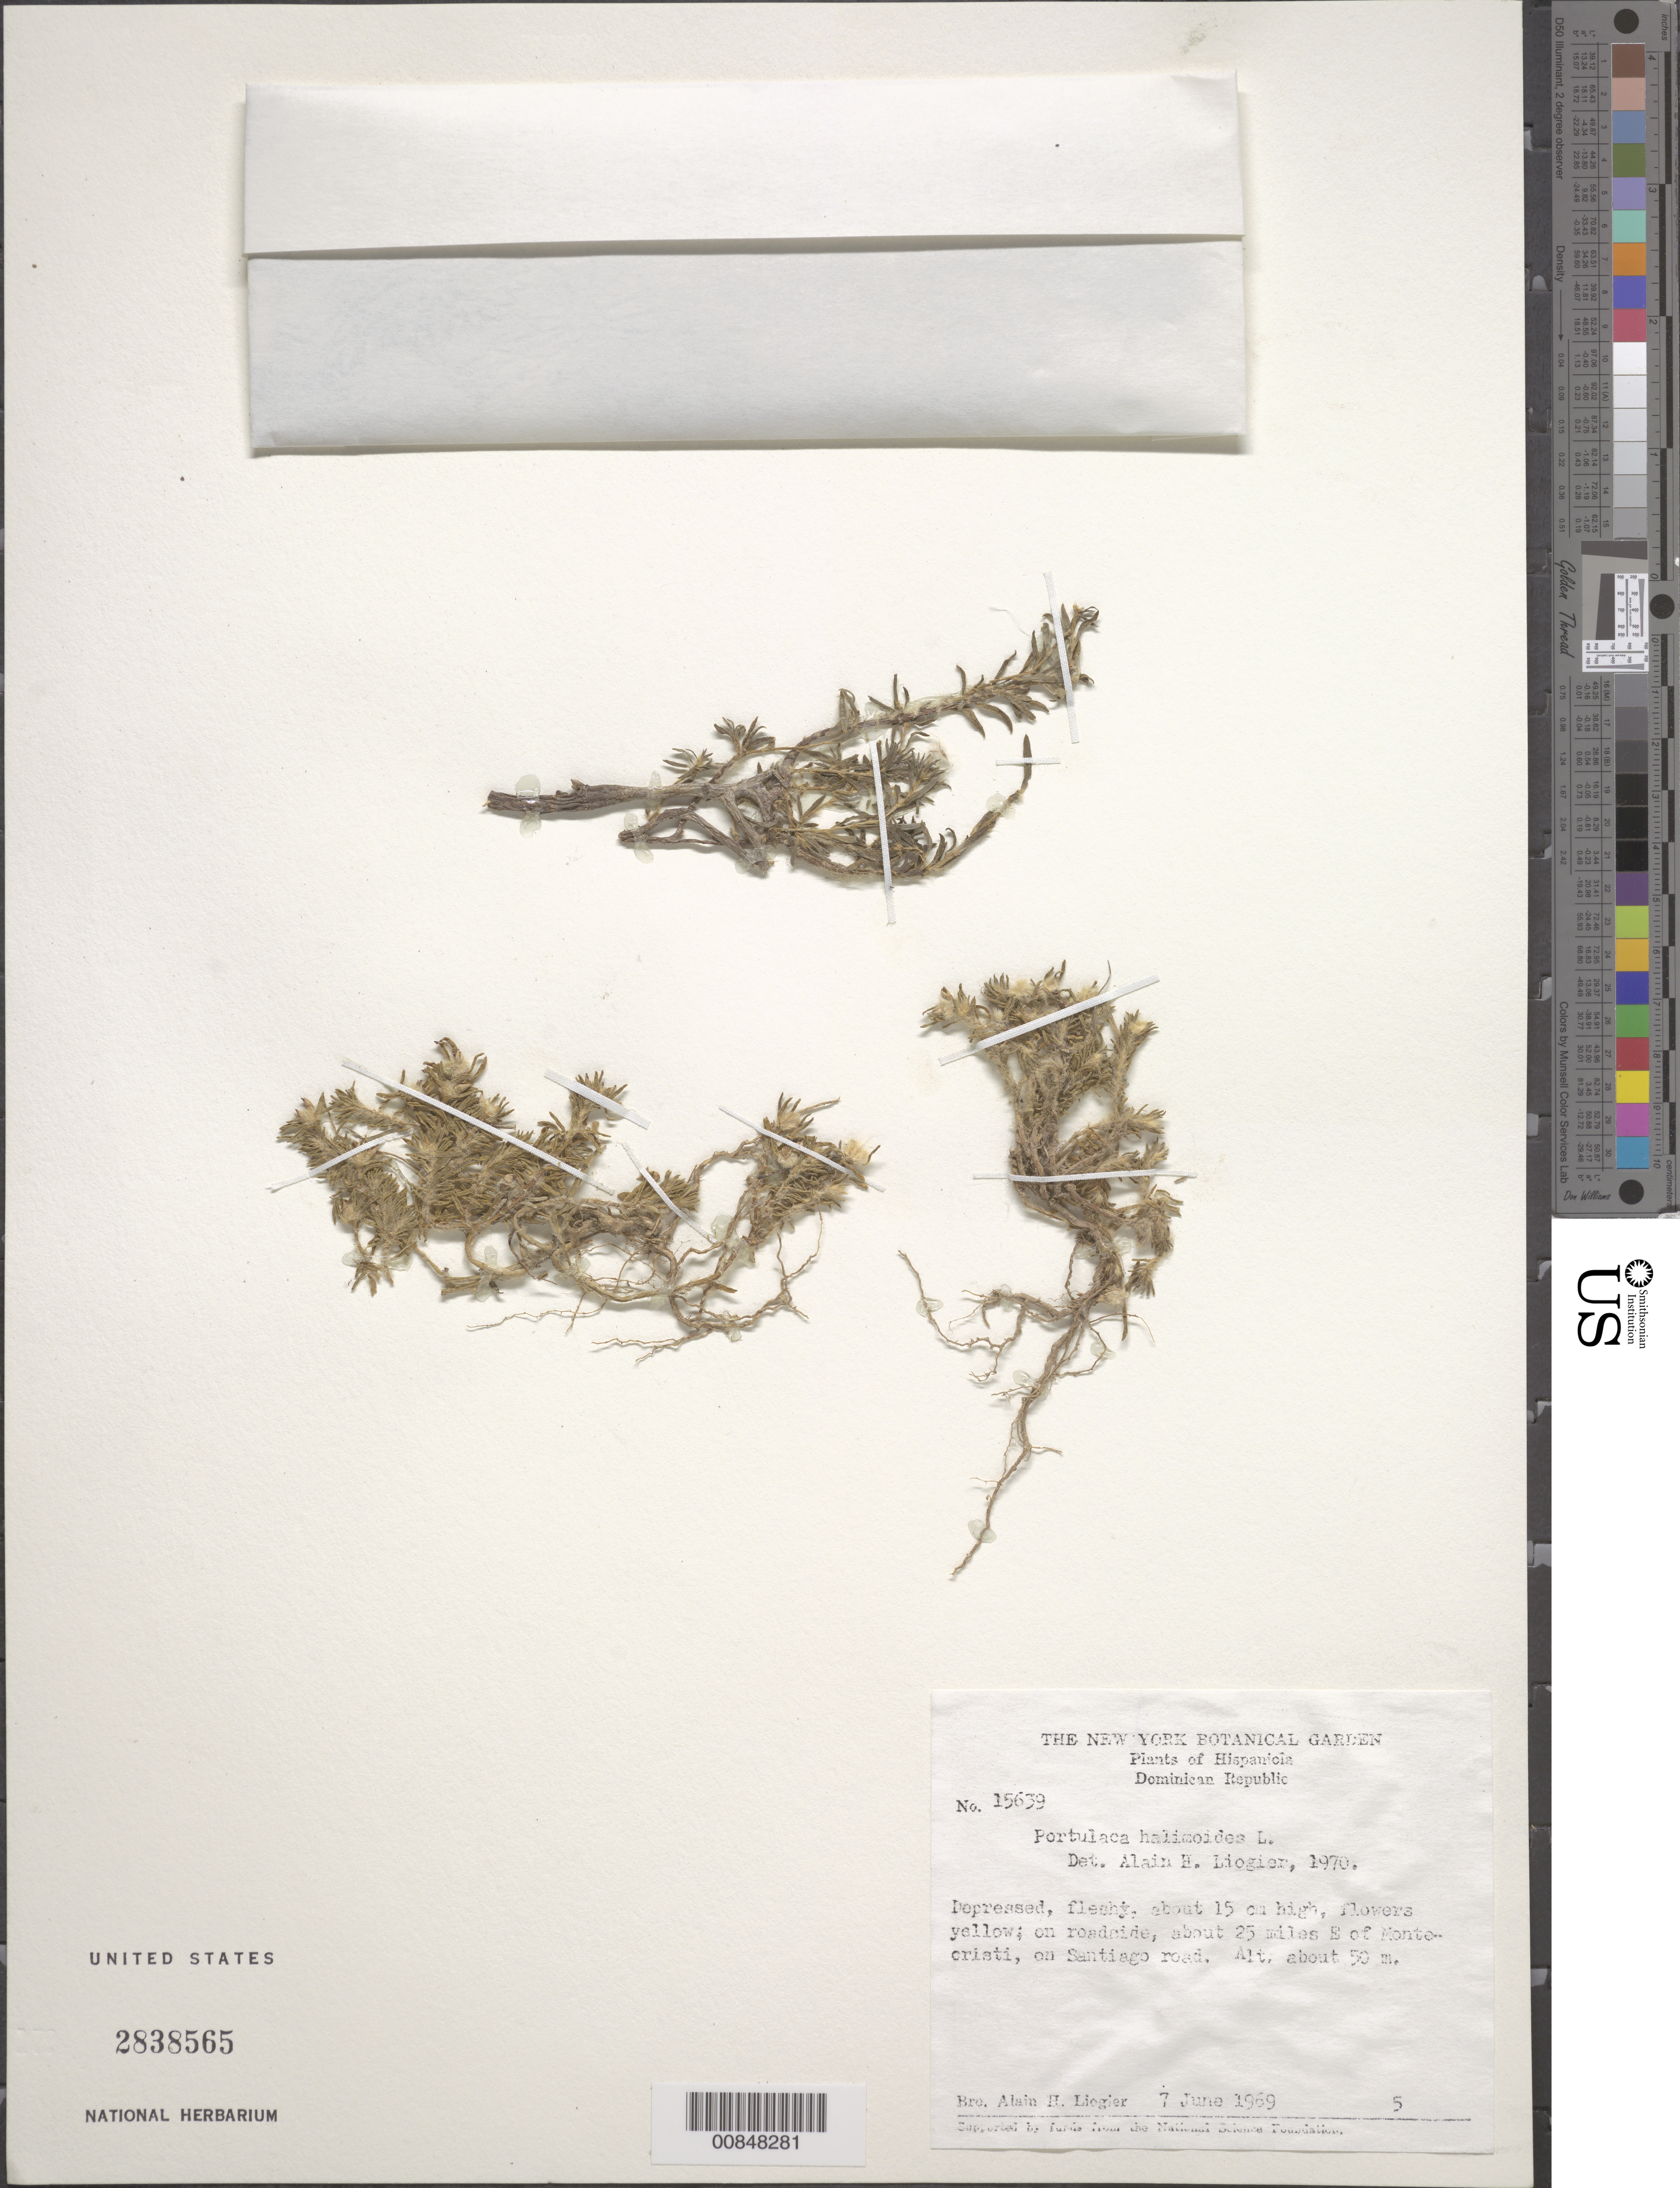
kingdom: Plantae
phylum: Tracheophyta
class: Magnoliopsida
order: Caryophyllales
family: Portulacaceae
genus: Portulaca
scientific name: Portulaca halimoides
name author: L.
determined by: Liogier, Alain H.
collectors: A. H. Liogier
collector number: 15639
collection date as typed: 07 Jun 1969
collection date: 1969-06-07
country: Dominican Republic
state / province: Monte Cristi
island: Hispaniola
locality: On roadside, about 25 miles E of Montecristi, on Santiago road.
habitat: On roadside.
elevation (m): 50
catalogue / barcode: US 2838565